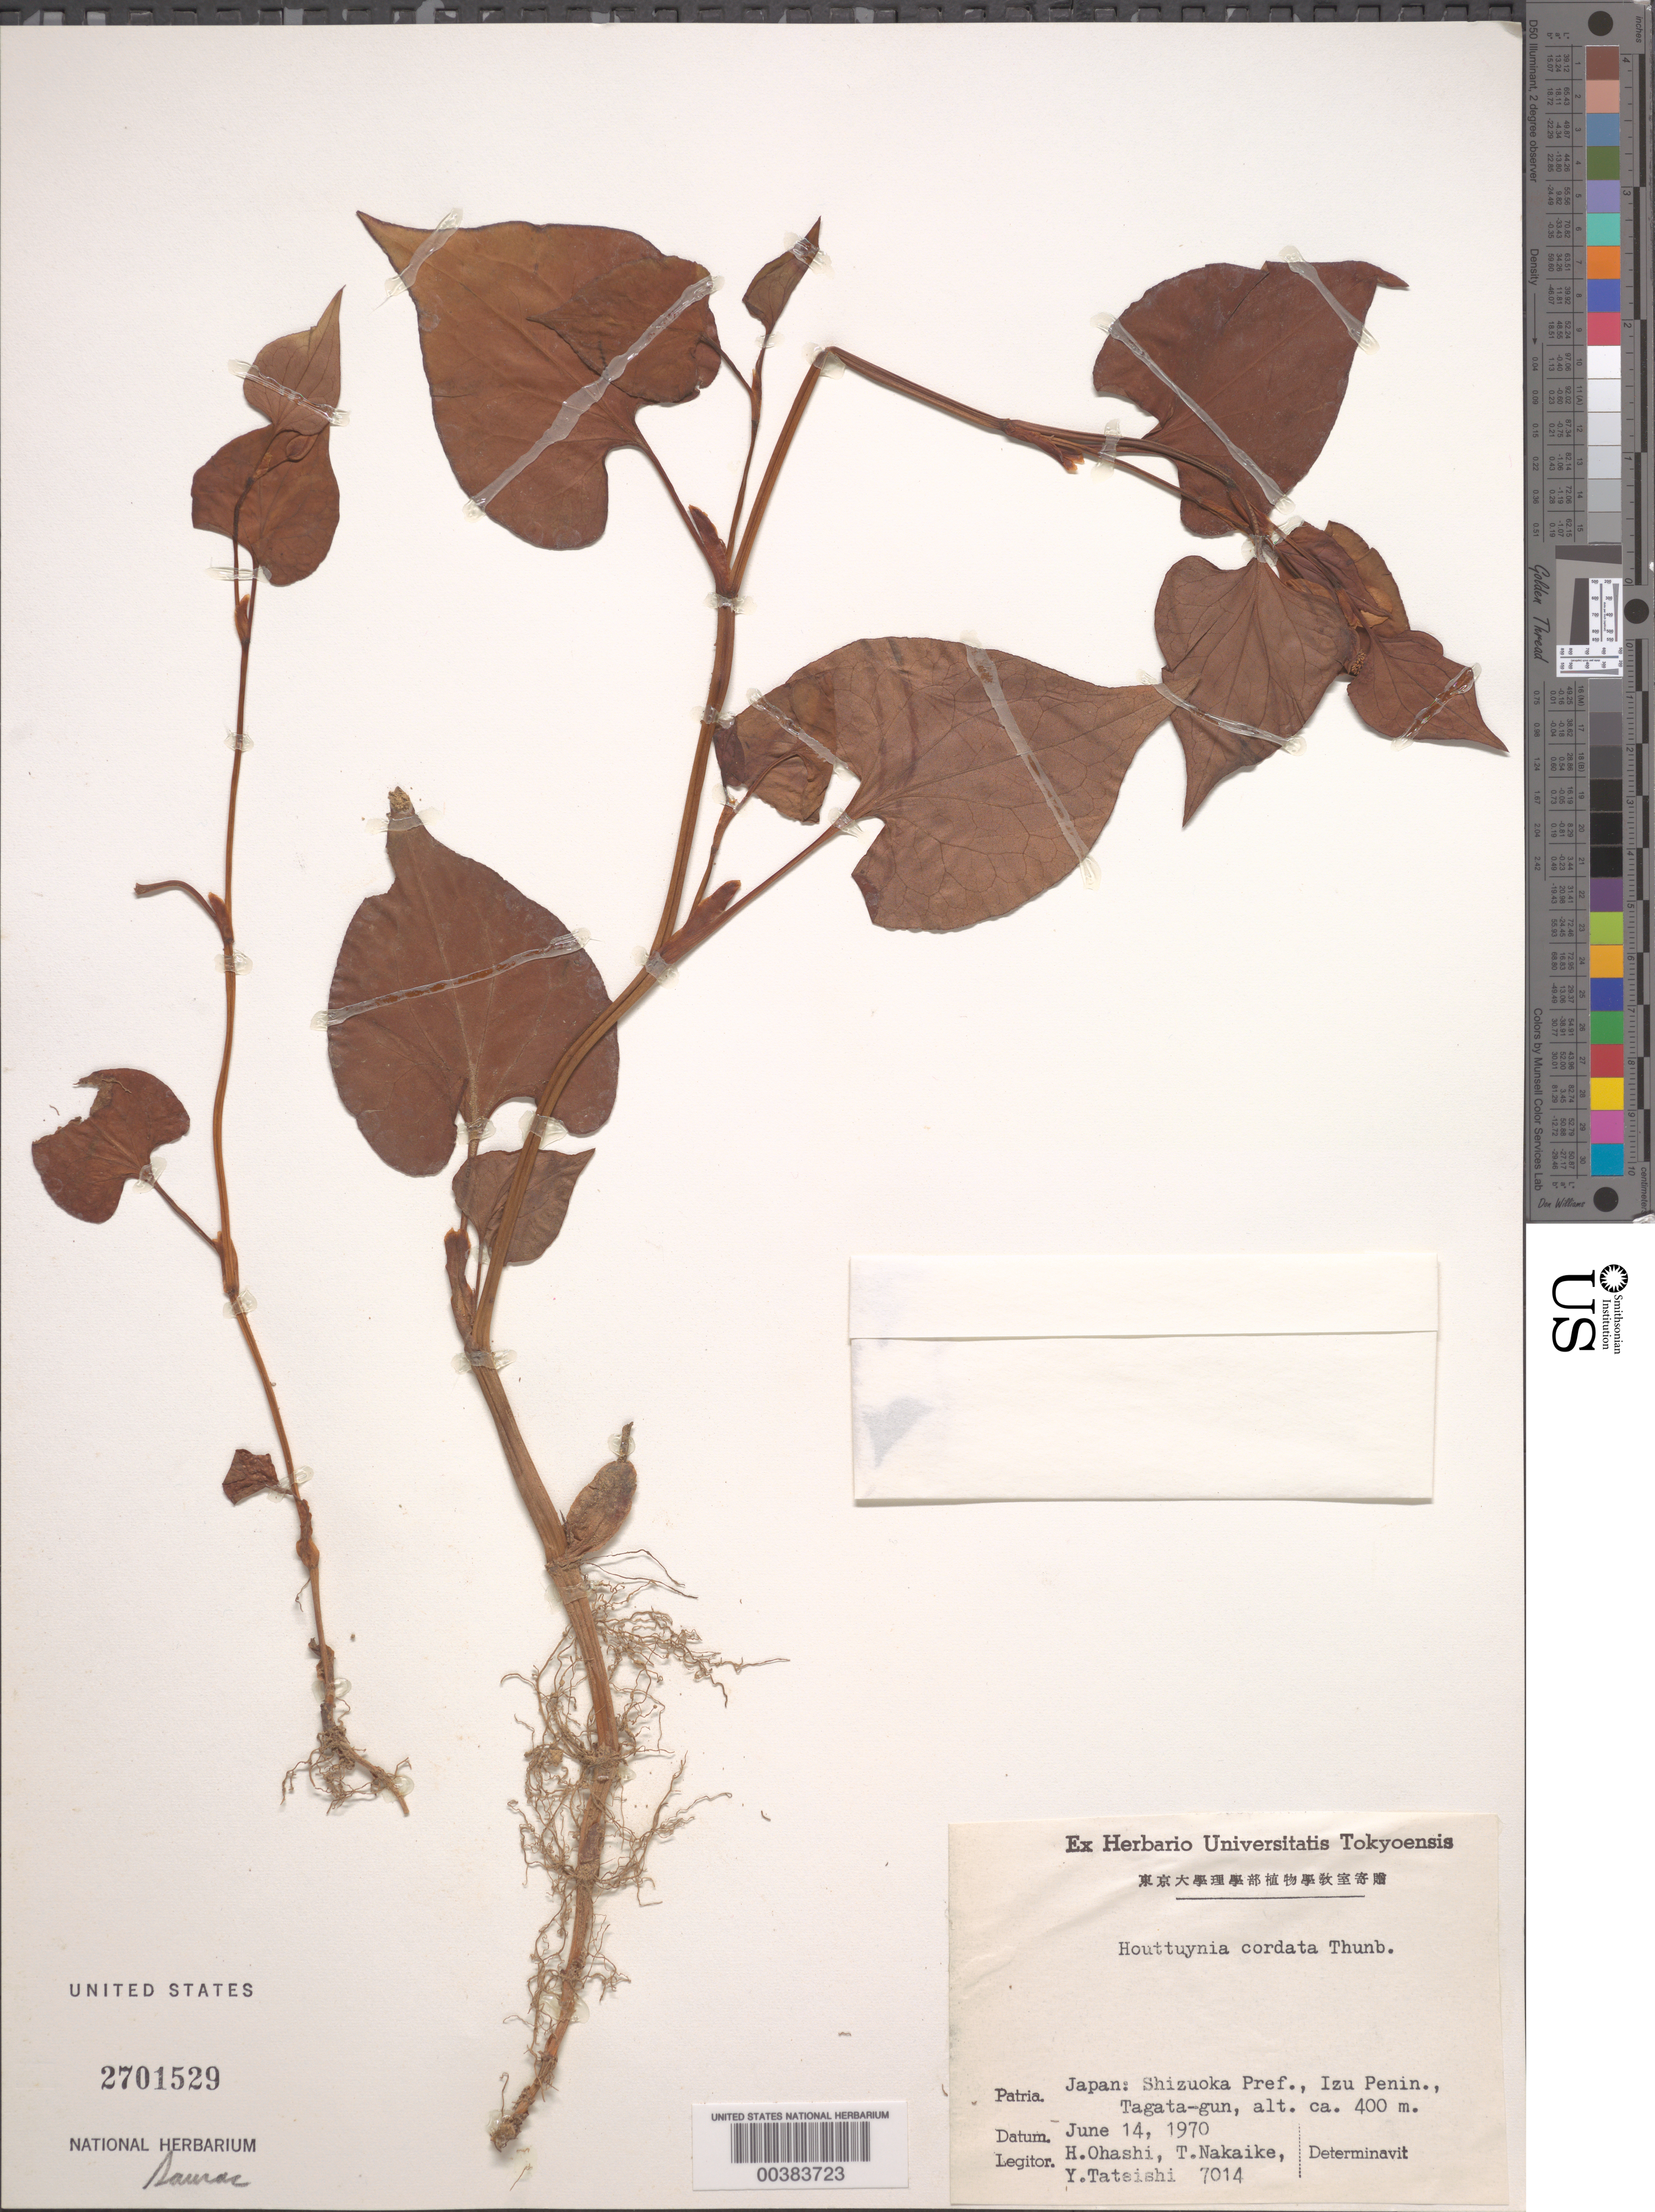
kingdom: Plantae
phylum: Tracheophyta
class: Magnoliopsida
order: Piperales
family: Saururaceae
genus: Houttuynia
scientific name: Houttuynia cordata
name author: Thunb.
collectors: H. Ohashi, T. Nakaike & Y. Tatsishi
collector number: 7014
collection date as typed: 14 Jun 1970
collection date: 1970-06-14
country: Japan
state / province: Sizuoka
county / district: Tagata-gun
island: Honshu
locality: Izu peninsula, tagata-gun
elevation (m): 400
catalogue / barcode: US 2701529